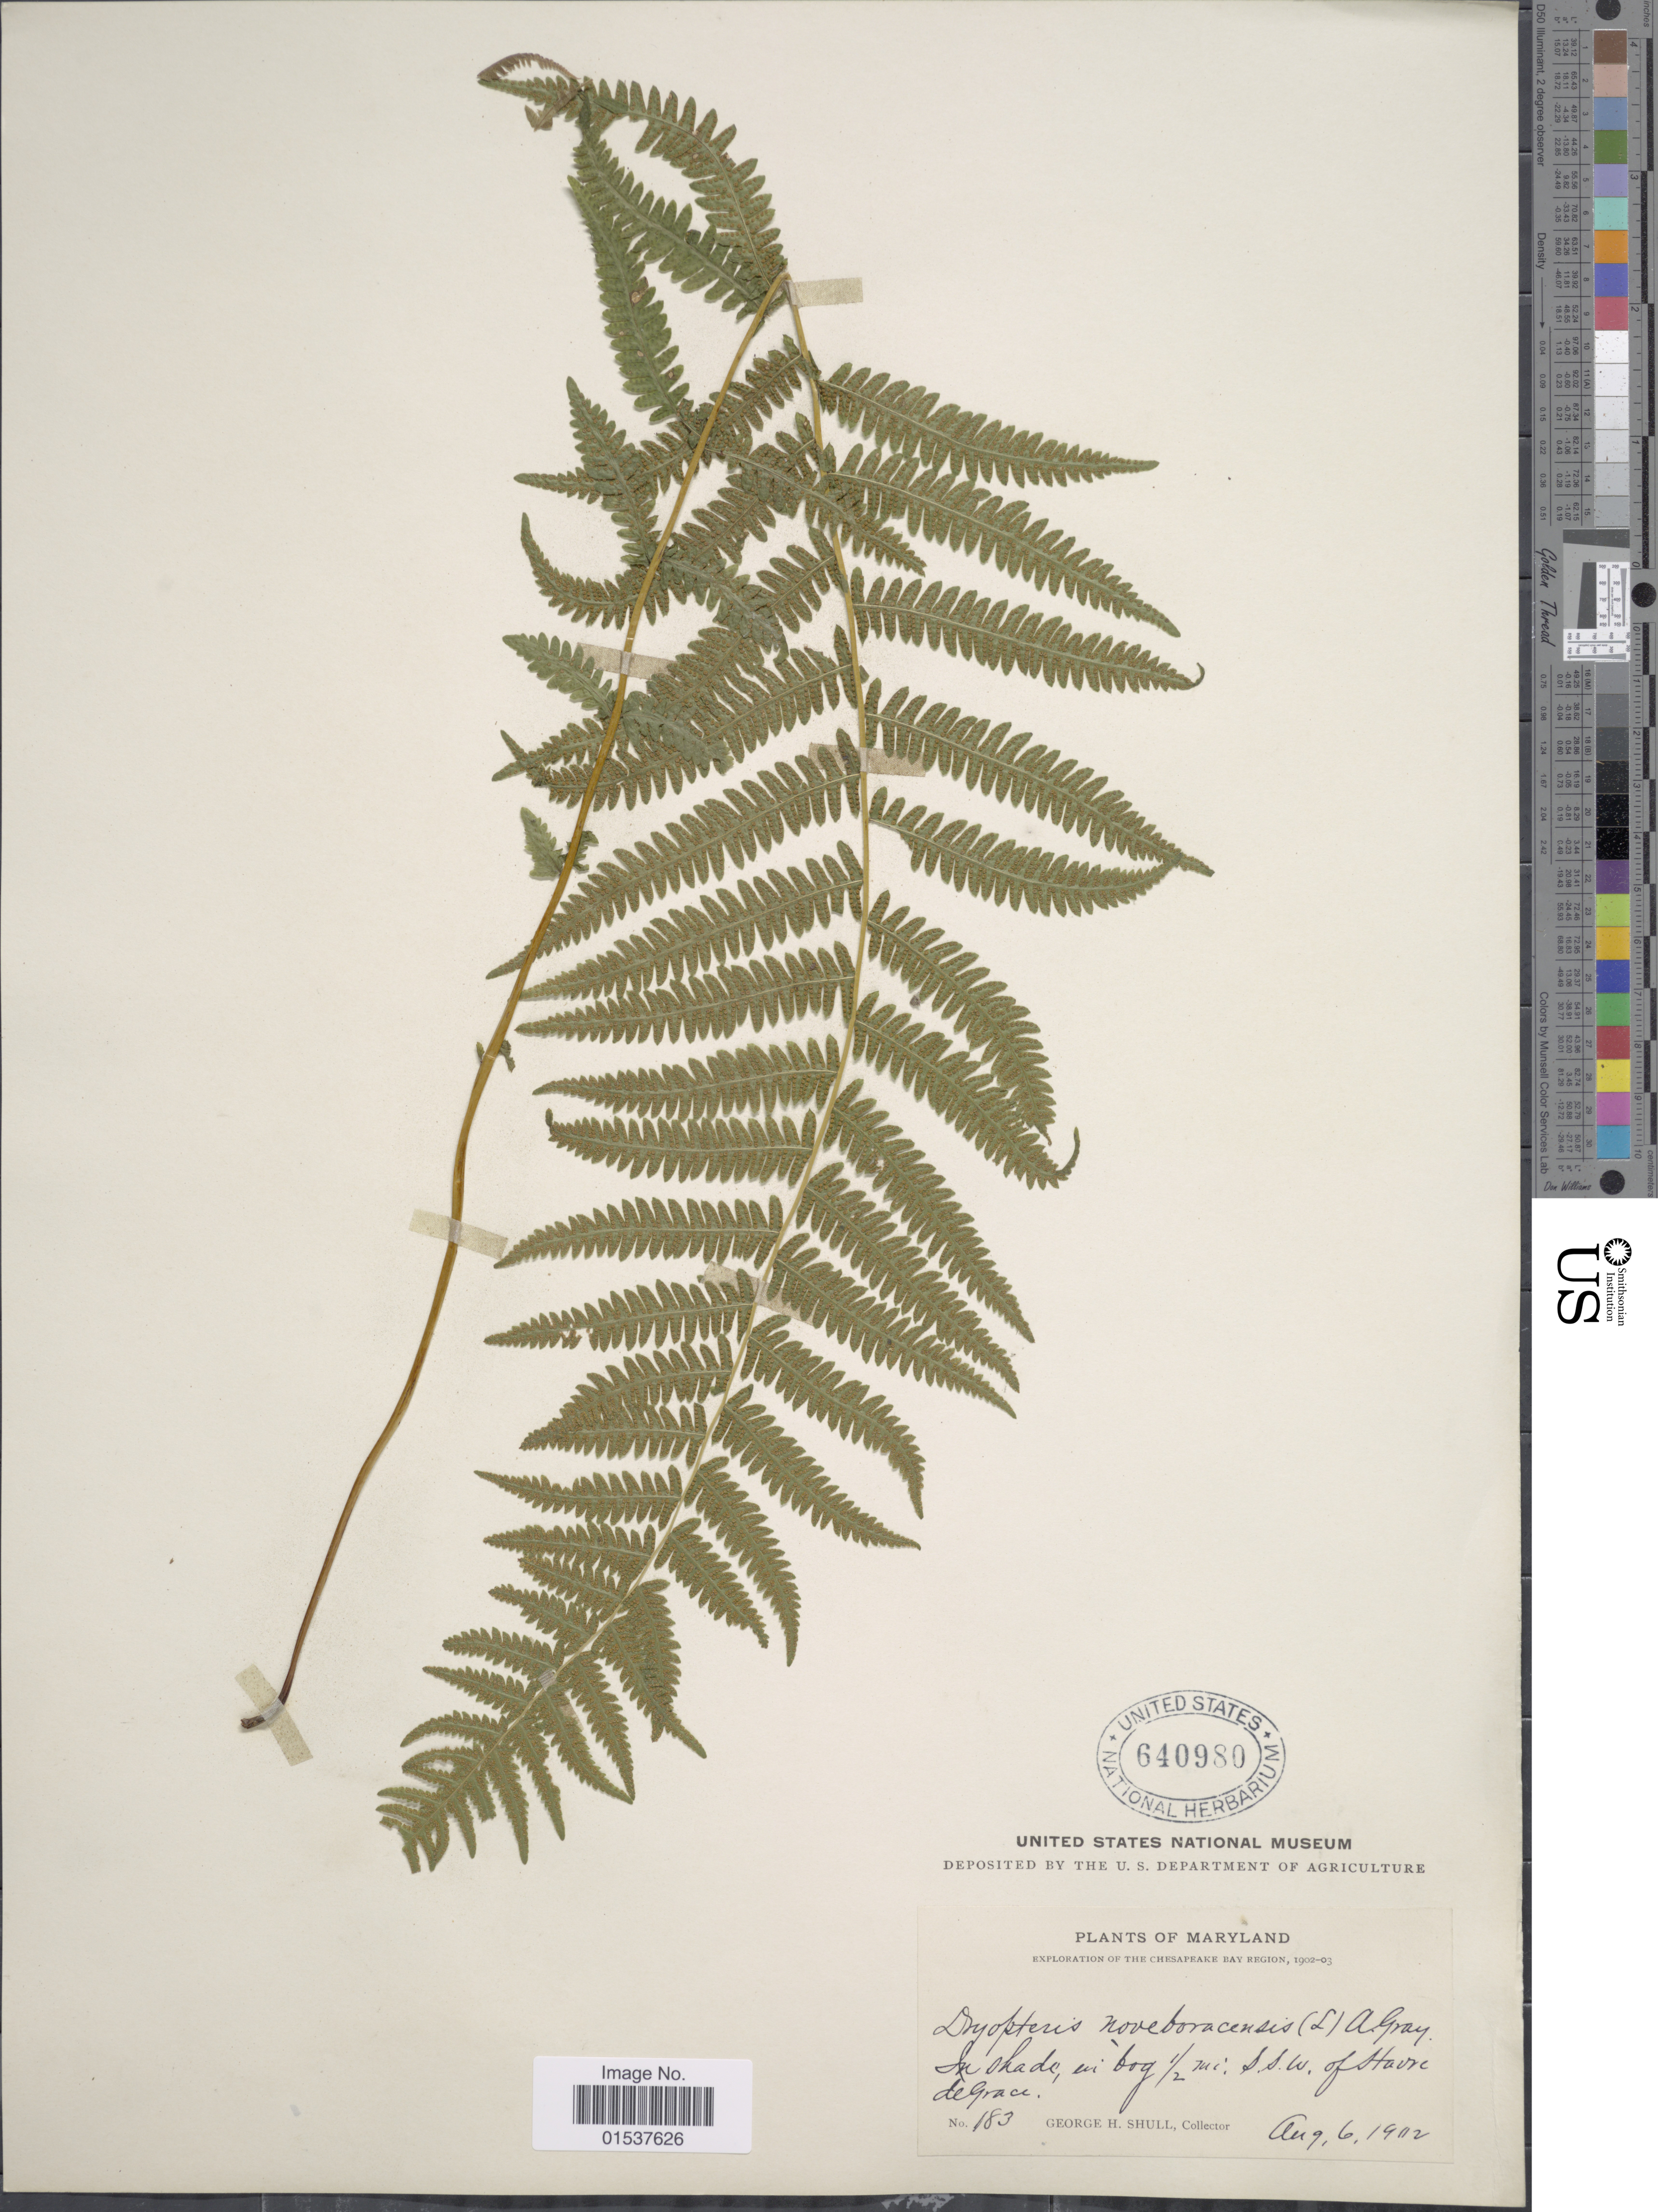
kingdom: Plantae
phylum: Tracheophyta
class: Polypodiopsida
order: Polypodiales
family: Thelypteridaceae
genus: Parathelypteris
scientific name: Parathelypteris noveboracensis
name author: (L.) Ching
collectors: G. Schull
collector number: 183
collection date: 1902-08-06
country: United States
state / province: Maryland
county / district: Harford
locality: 0.5 mi. SSW of Havre de Grace.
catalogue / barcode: US 640980